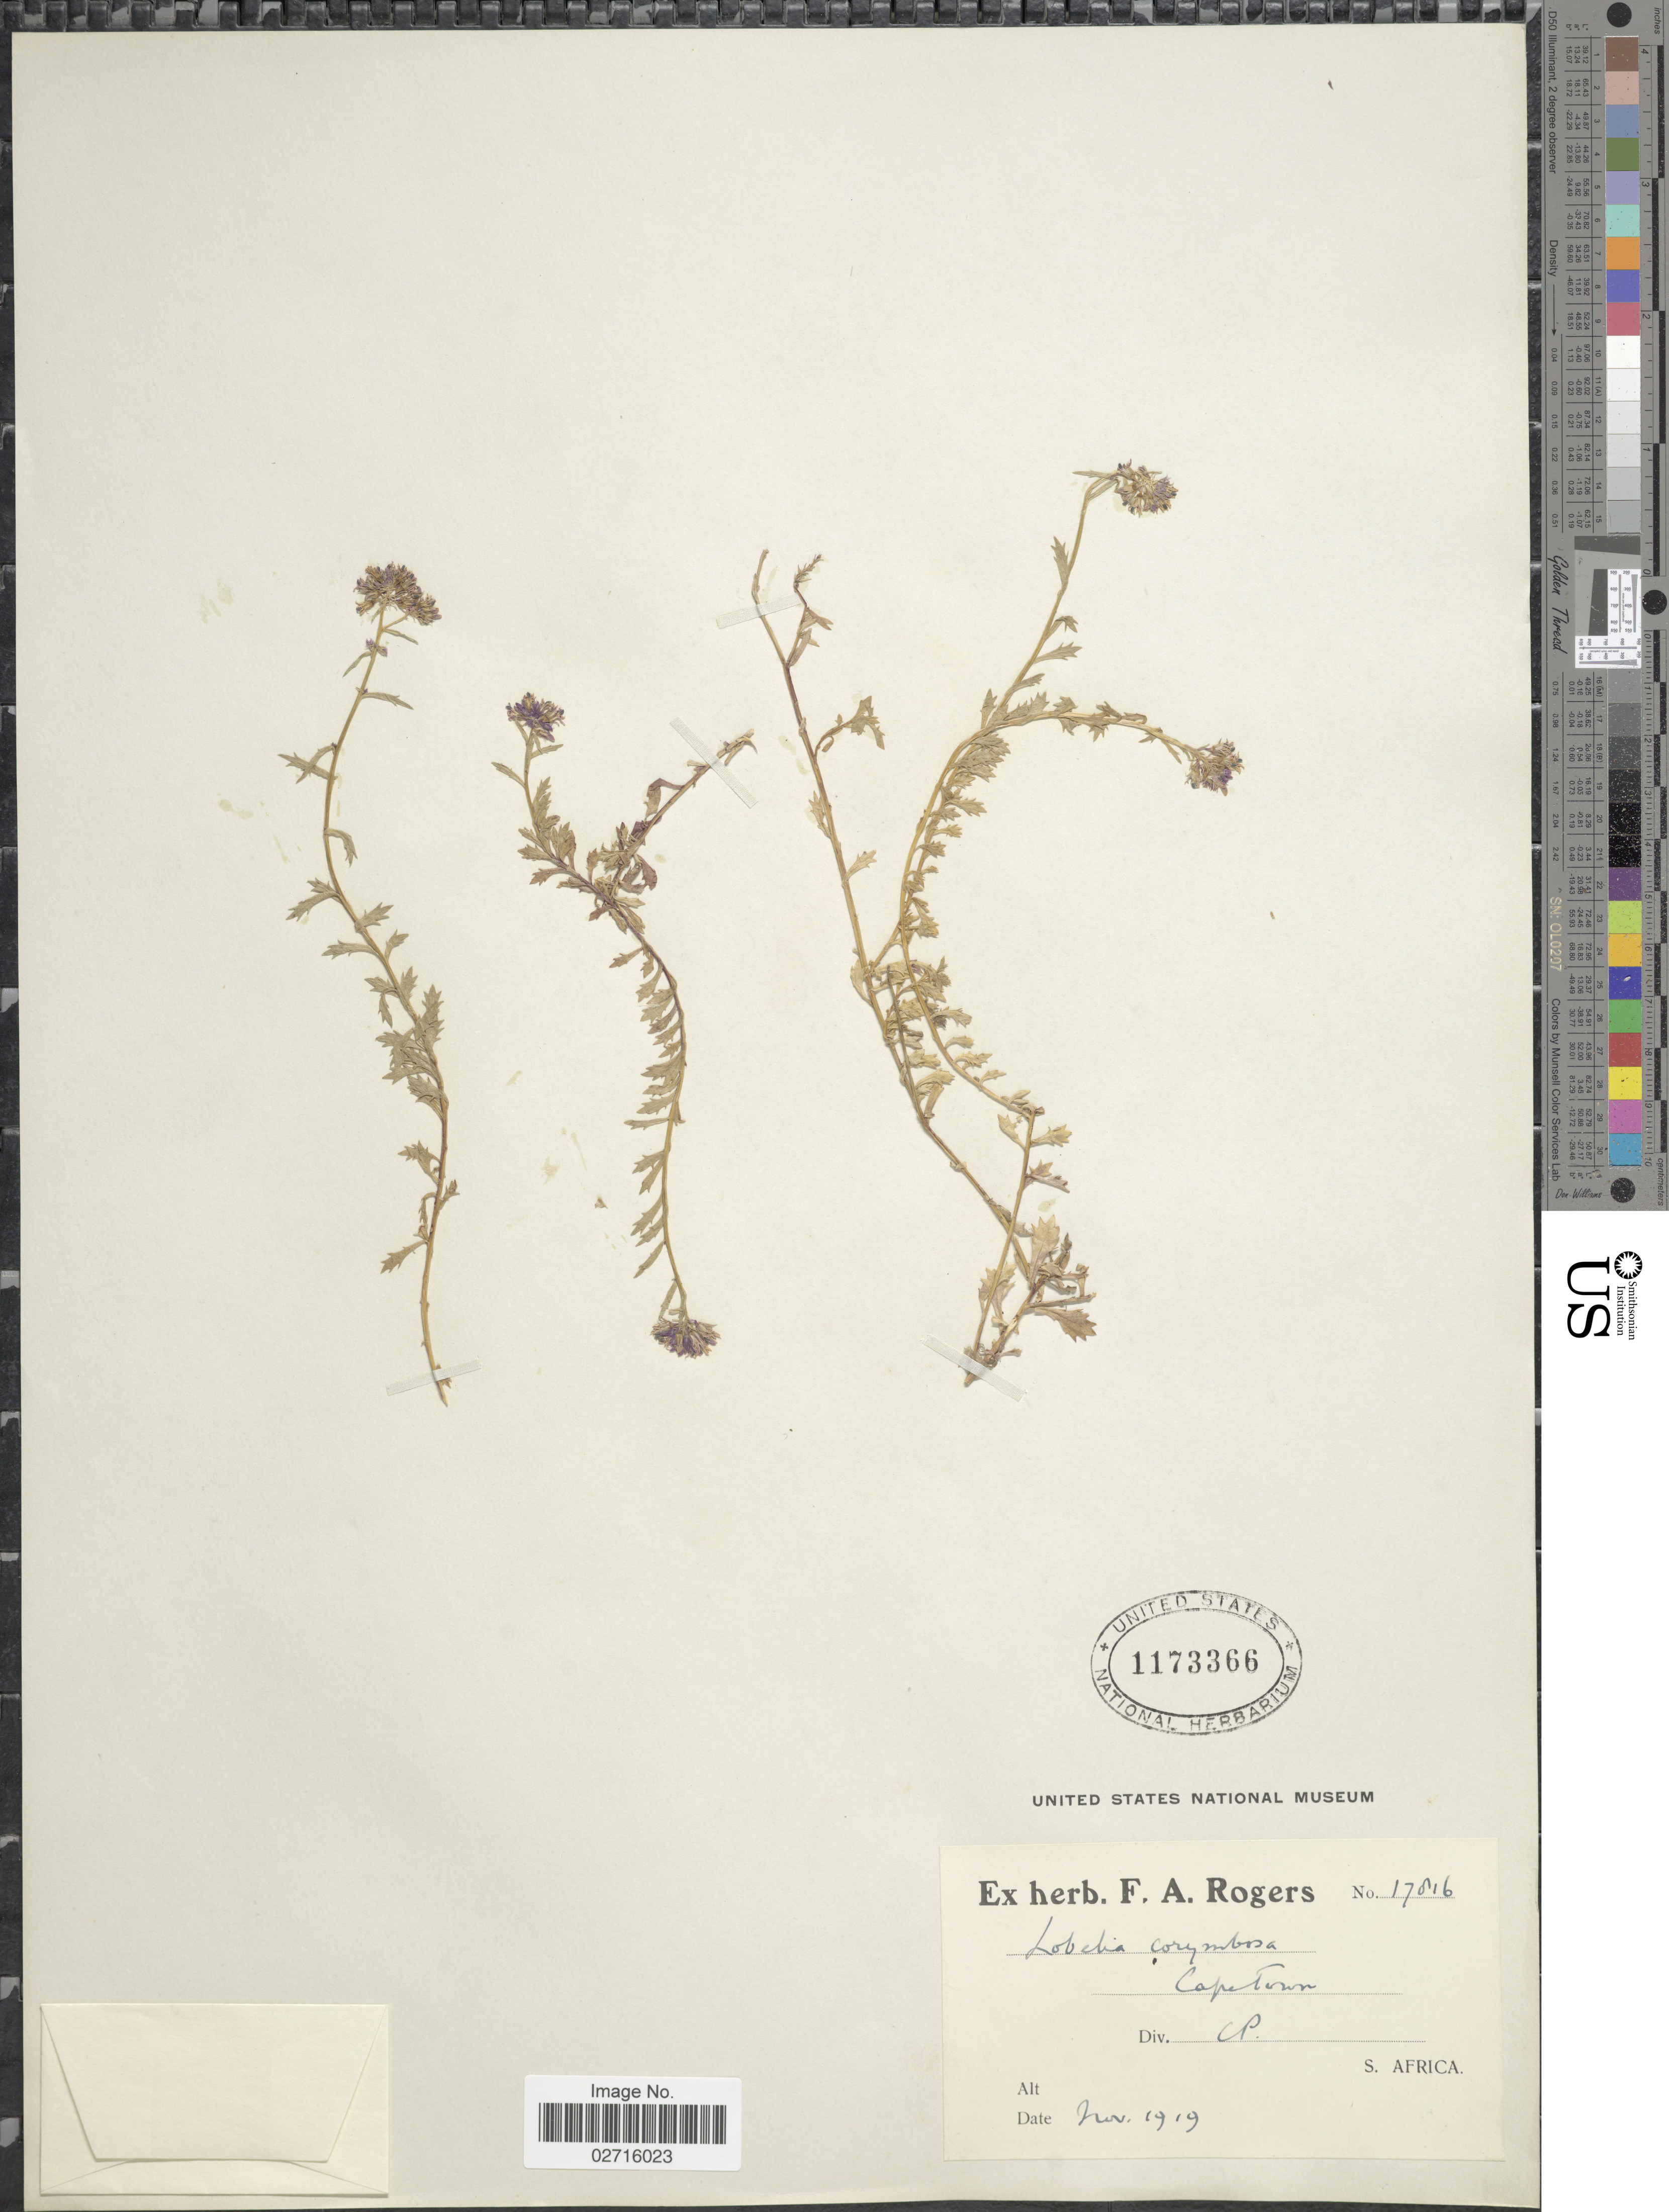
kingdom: Plantae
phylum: Tracheophyta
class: Magnoliopsida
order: Asterales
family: Campanulaceae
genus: Lobelia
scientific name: Lobelia corymbosa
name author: P.J. Bergius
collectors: ex herb. F. A. Rogers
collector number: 17816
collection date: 1919-11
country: South Africa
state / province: Western Cape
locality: CP, Cape Town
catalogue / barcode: US 1173366